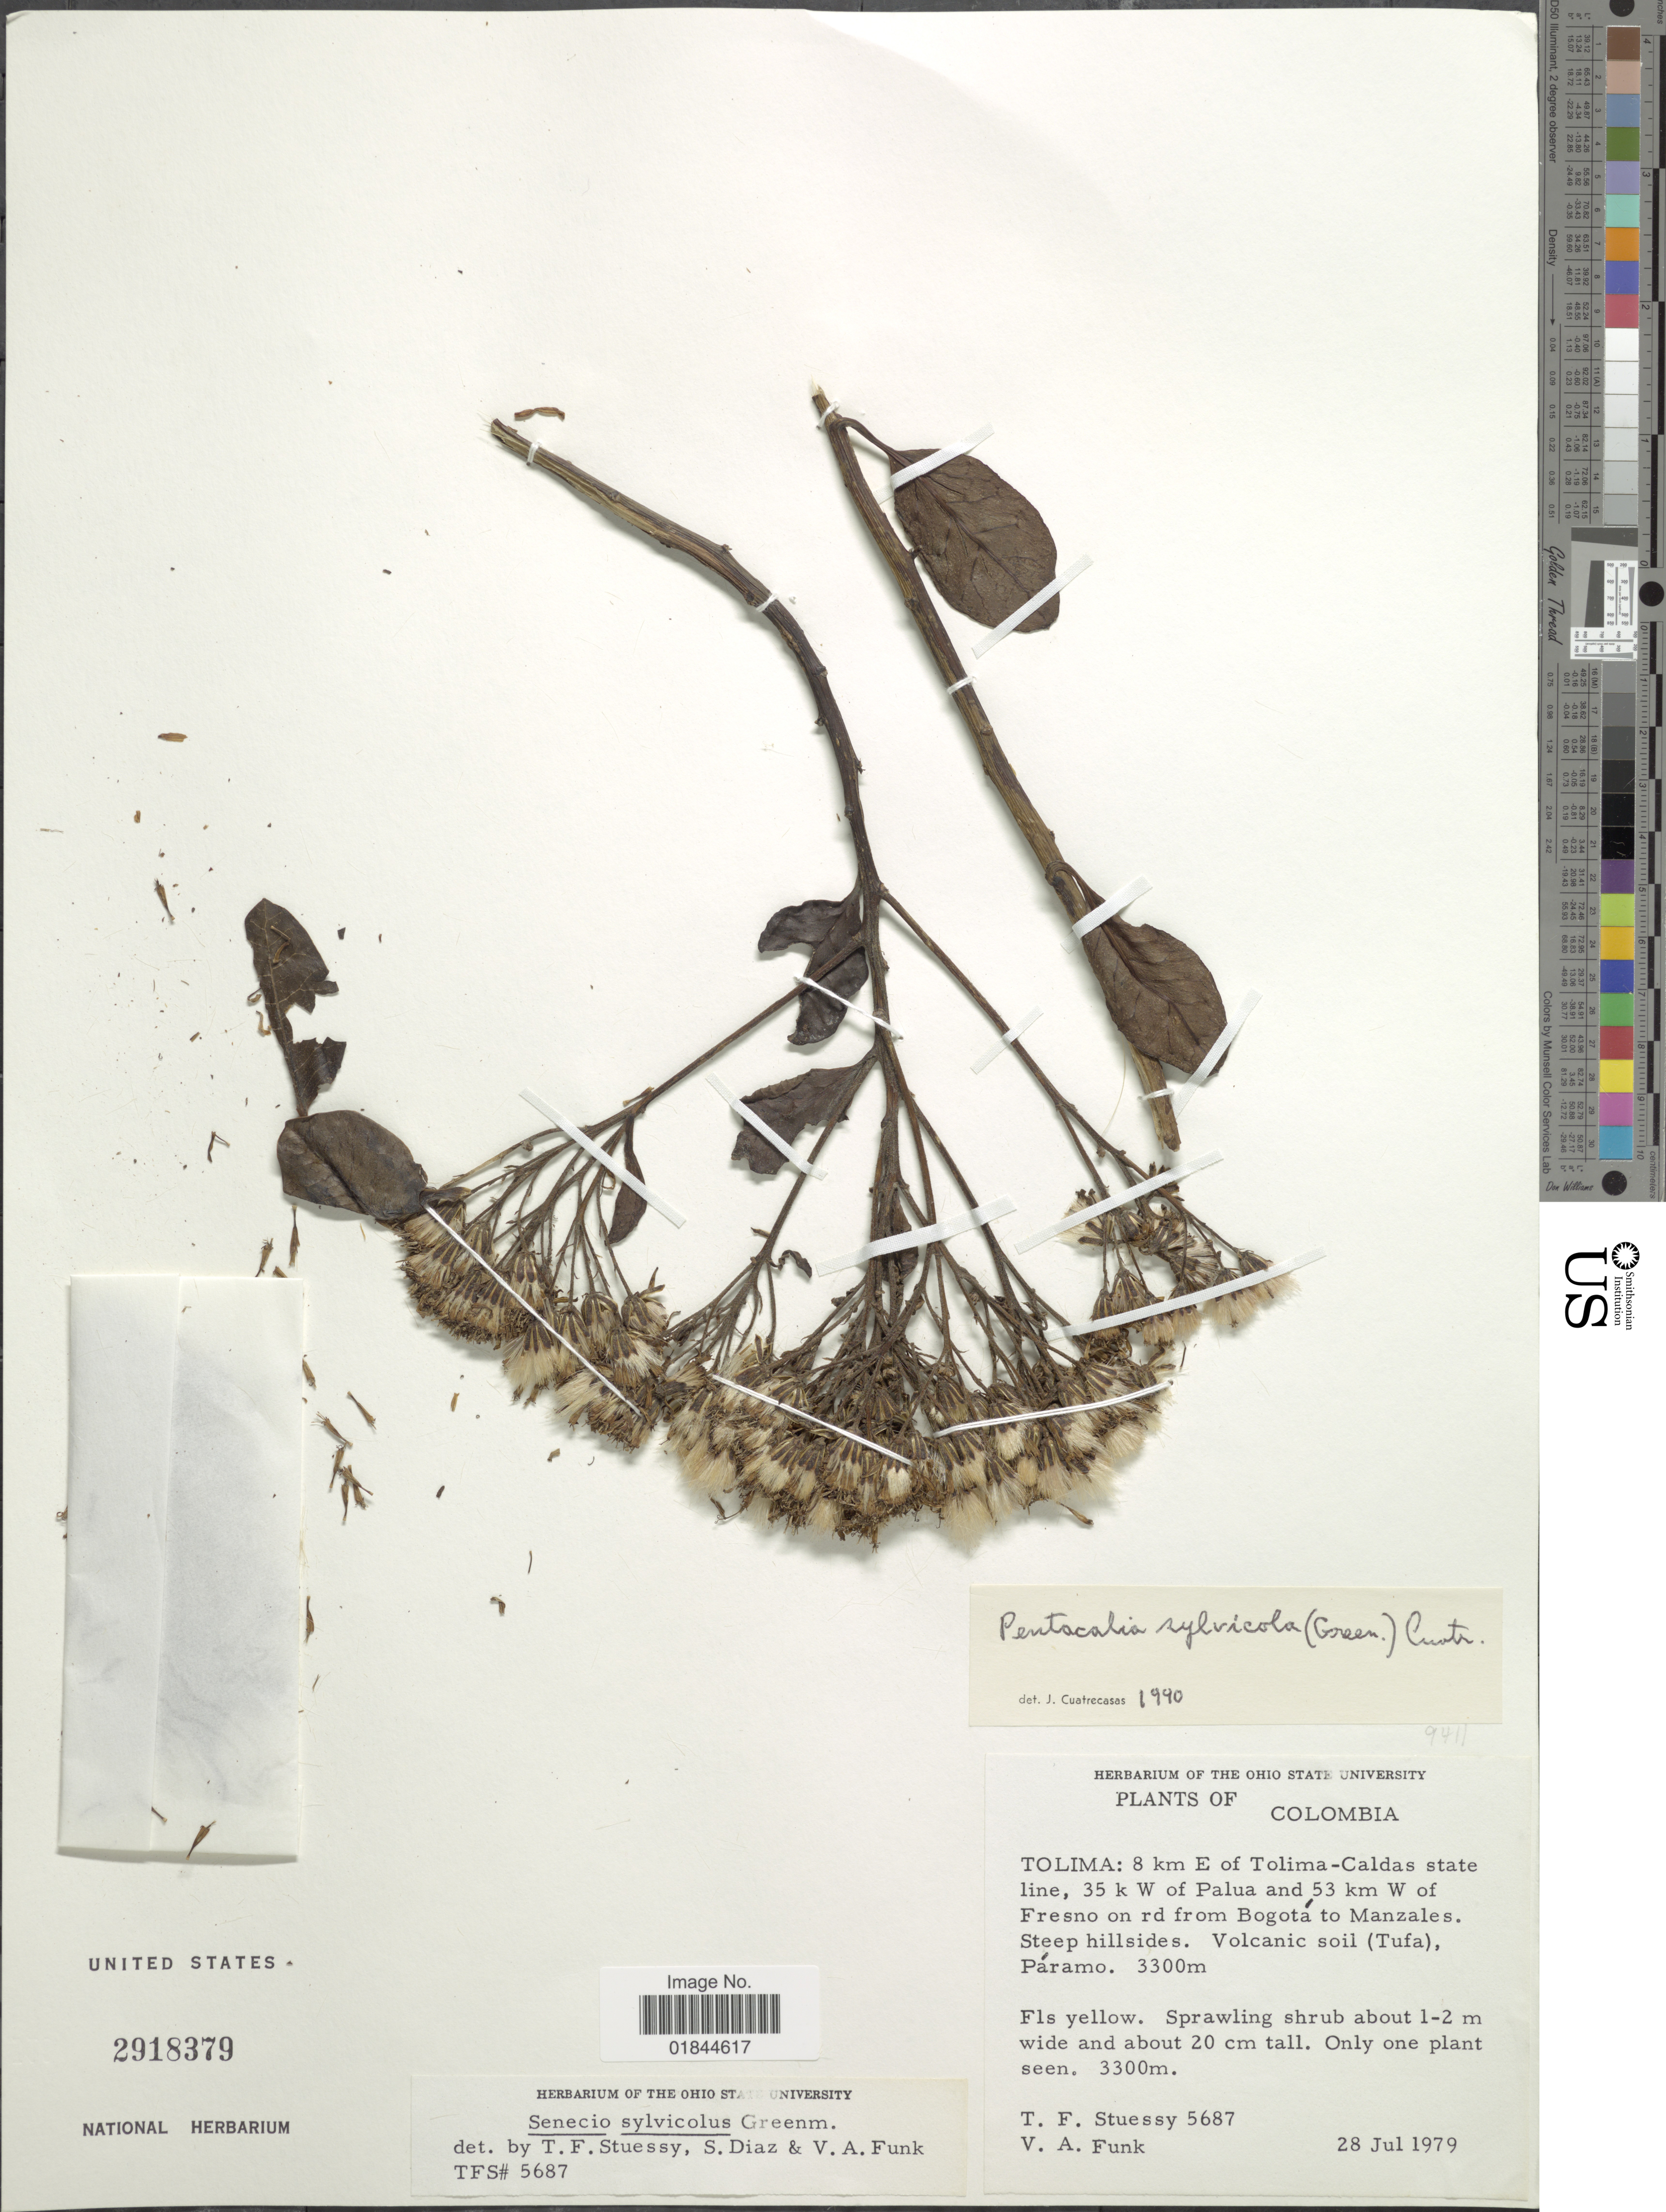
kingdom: Plantae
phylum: Tracheophyta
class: Magnoliopsida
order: Asterales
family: Asteraceae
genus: Pentacalia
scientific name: Pentacalia sylvicola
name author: (Greenm.) Cuatrec.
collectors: T. Stuessy & V. Funk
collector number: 5687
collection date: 1979-07-28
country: Colombia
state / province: Tolima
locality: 8 km E of Tolima-Caldas state line, 35 k W of Palua and 53 km W of Fresno on rd from Bogota to Manzales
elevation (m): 3300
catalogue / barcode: US 2918379